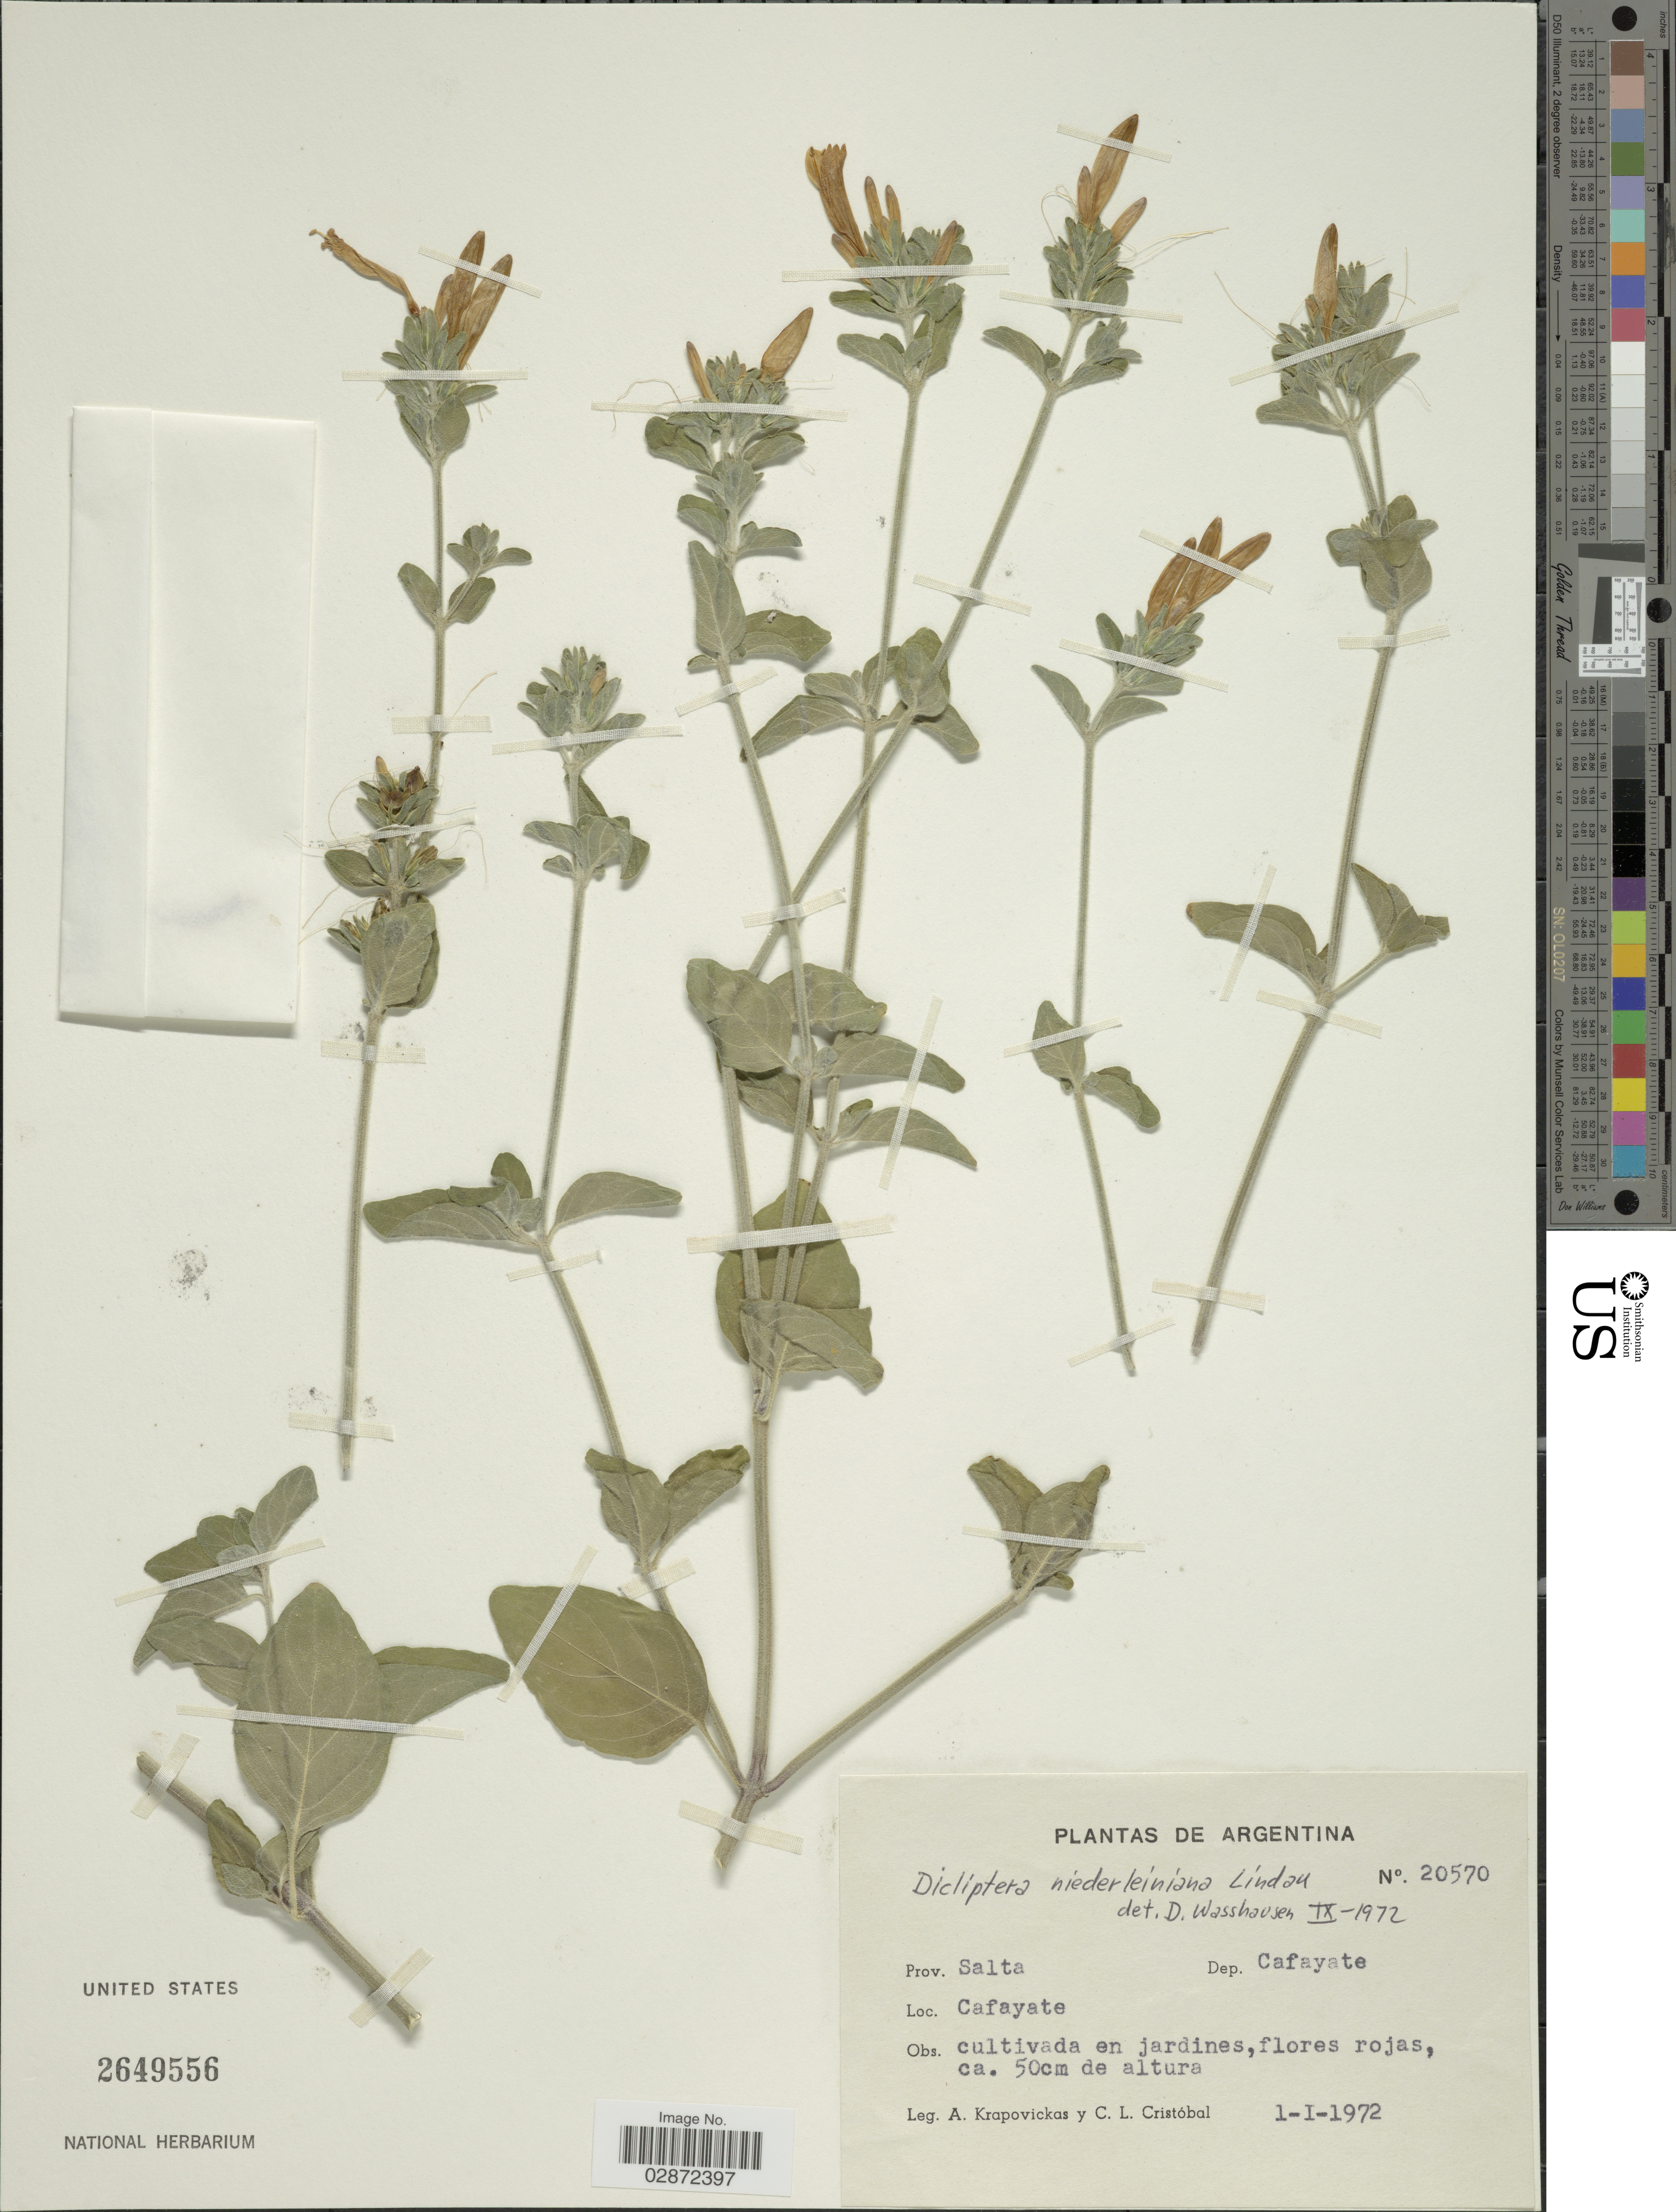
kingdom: Plantae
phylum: Tracheophyta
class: Magnoliopsida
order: Lamiales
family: Acanthaceae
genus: Dicliptera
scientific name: Dicliptera squarrosa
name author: Nees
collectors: A. Krapovickas & C. L. Cristóbal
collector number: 20570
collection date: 1972-01-01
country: Argentina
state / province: Salta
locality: Prov. Salta. Dep. Cafayate. Cafayate.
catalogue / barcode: US 2649556